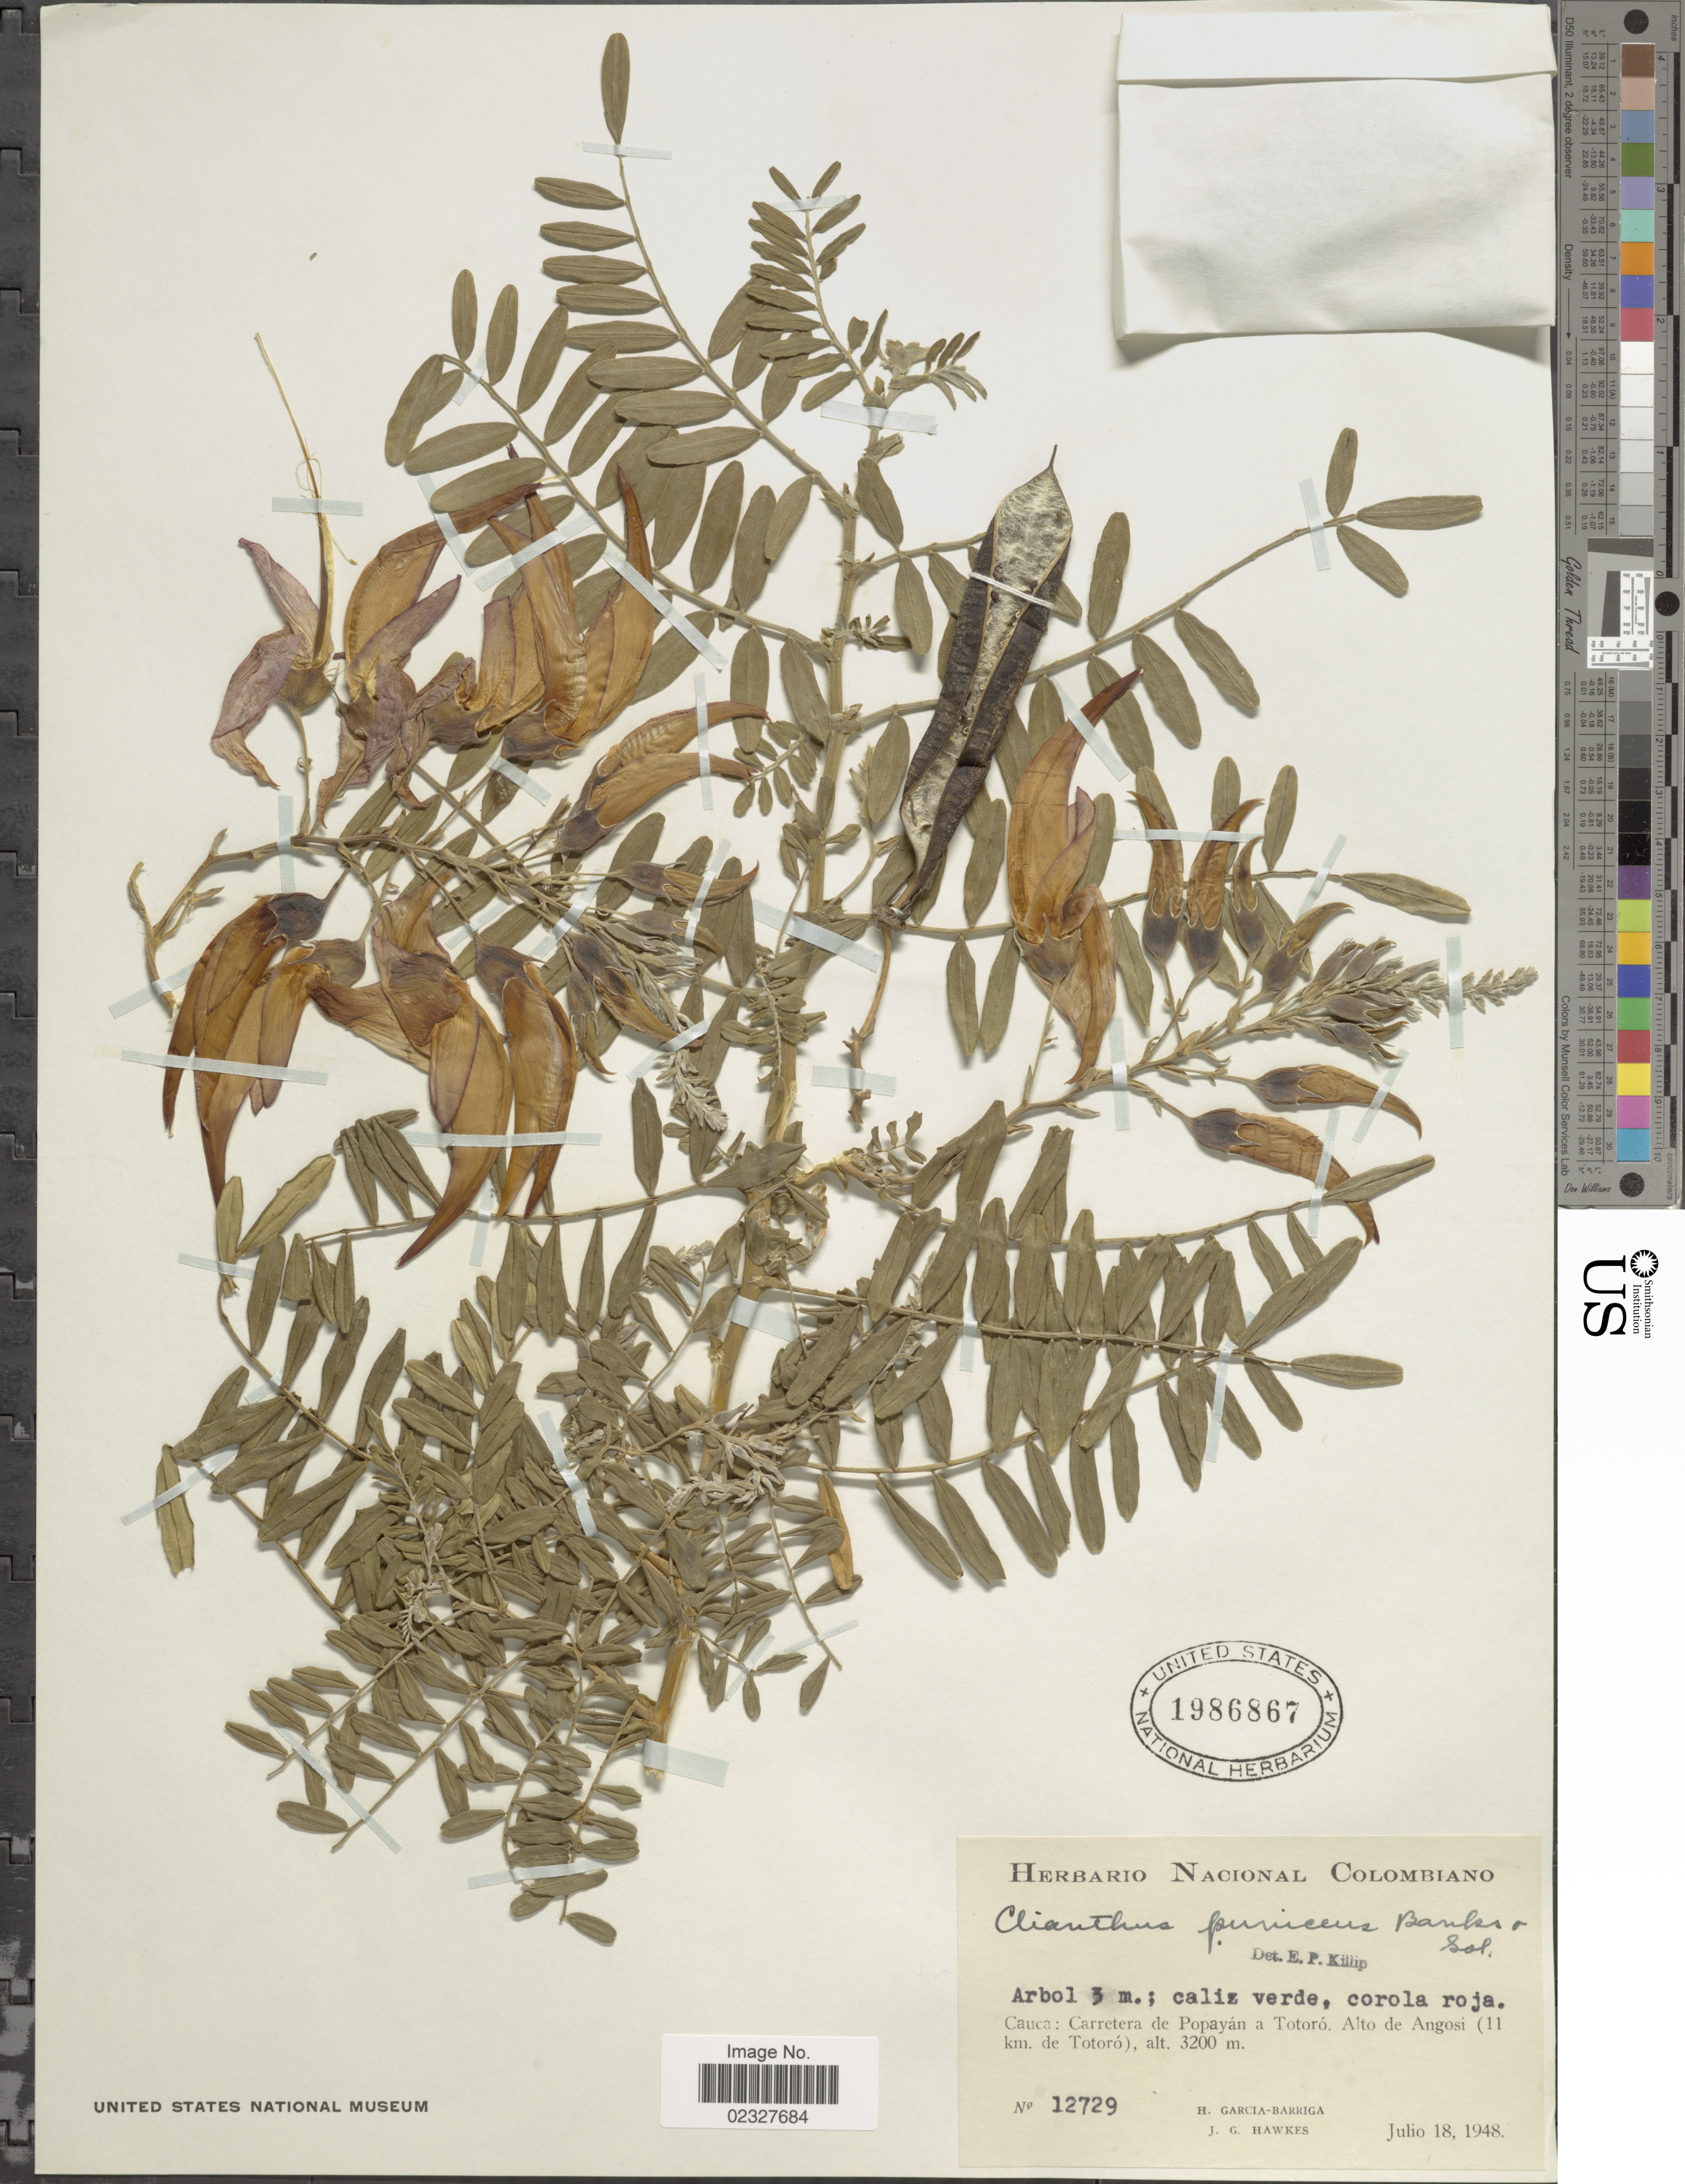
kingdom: Plantae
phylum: Tracheophyta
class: Magnoliopsida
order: Fabales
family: Fabaceae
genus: Clianthus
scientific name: Clianthus puniceus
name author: (G. Don) Sol. & Lindl.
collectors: H. García Barriga & J. Hawkes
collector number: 12729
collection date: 1948-07-18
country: Colombia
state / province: Cauca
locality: Cauca: Carretera de Popayan a Totoro. Alto de angosi (11 km. de Totoro).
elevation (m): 3200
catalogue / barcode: US 1986867